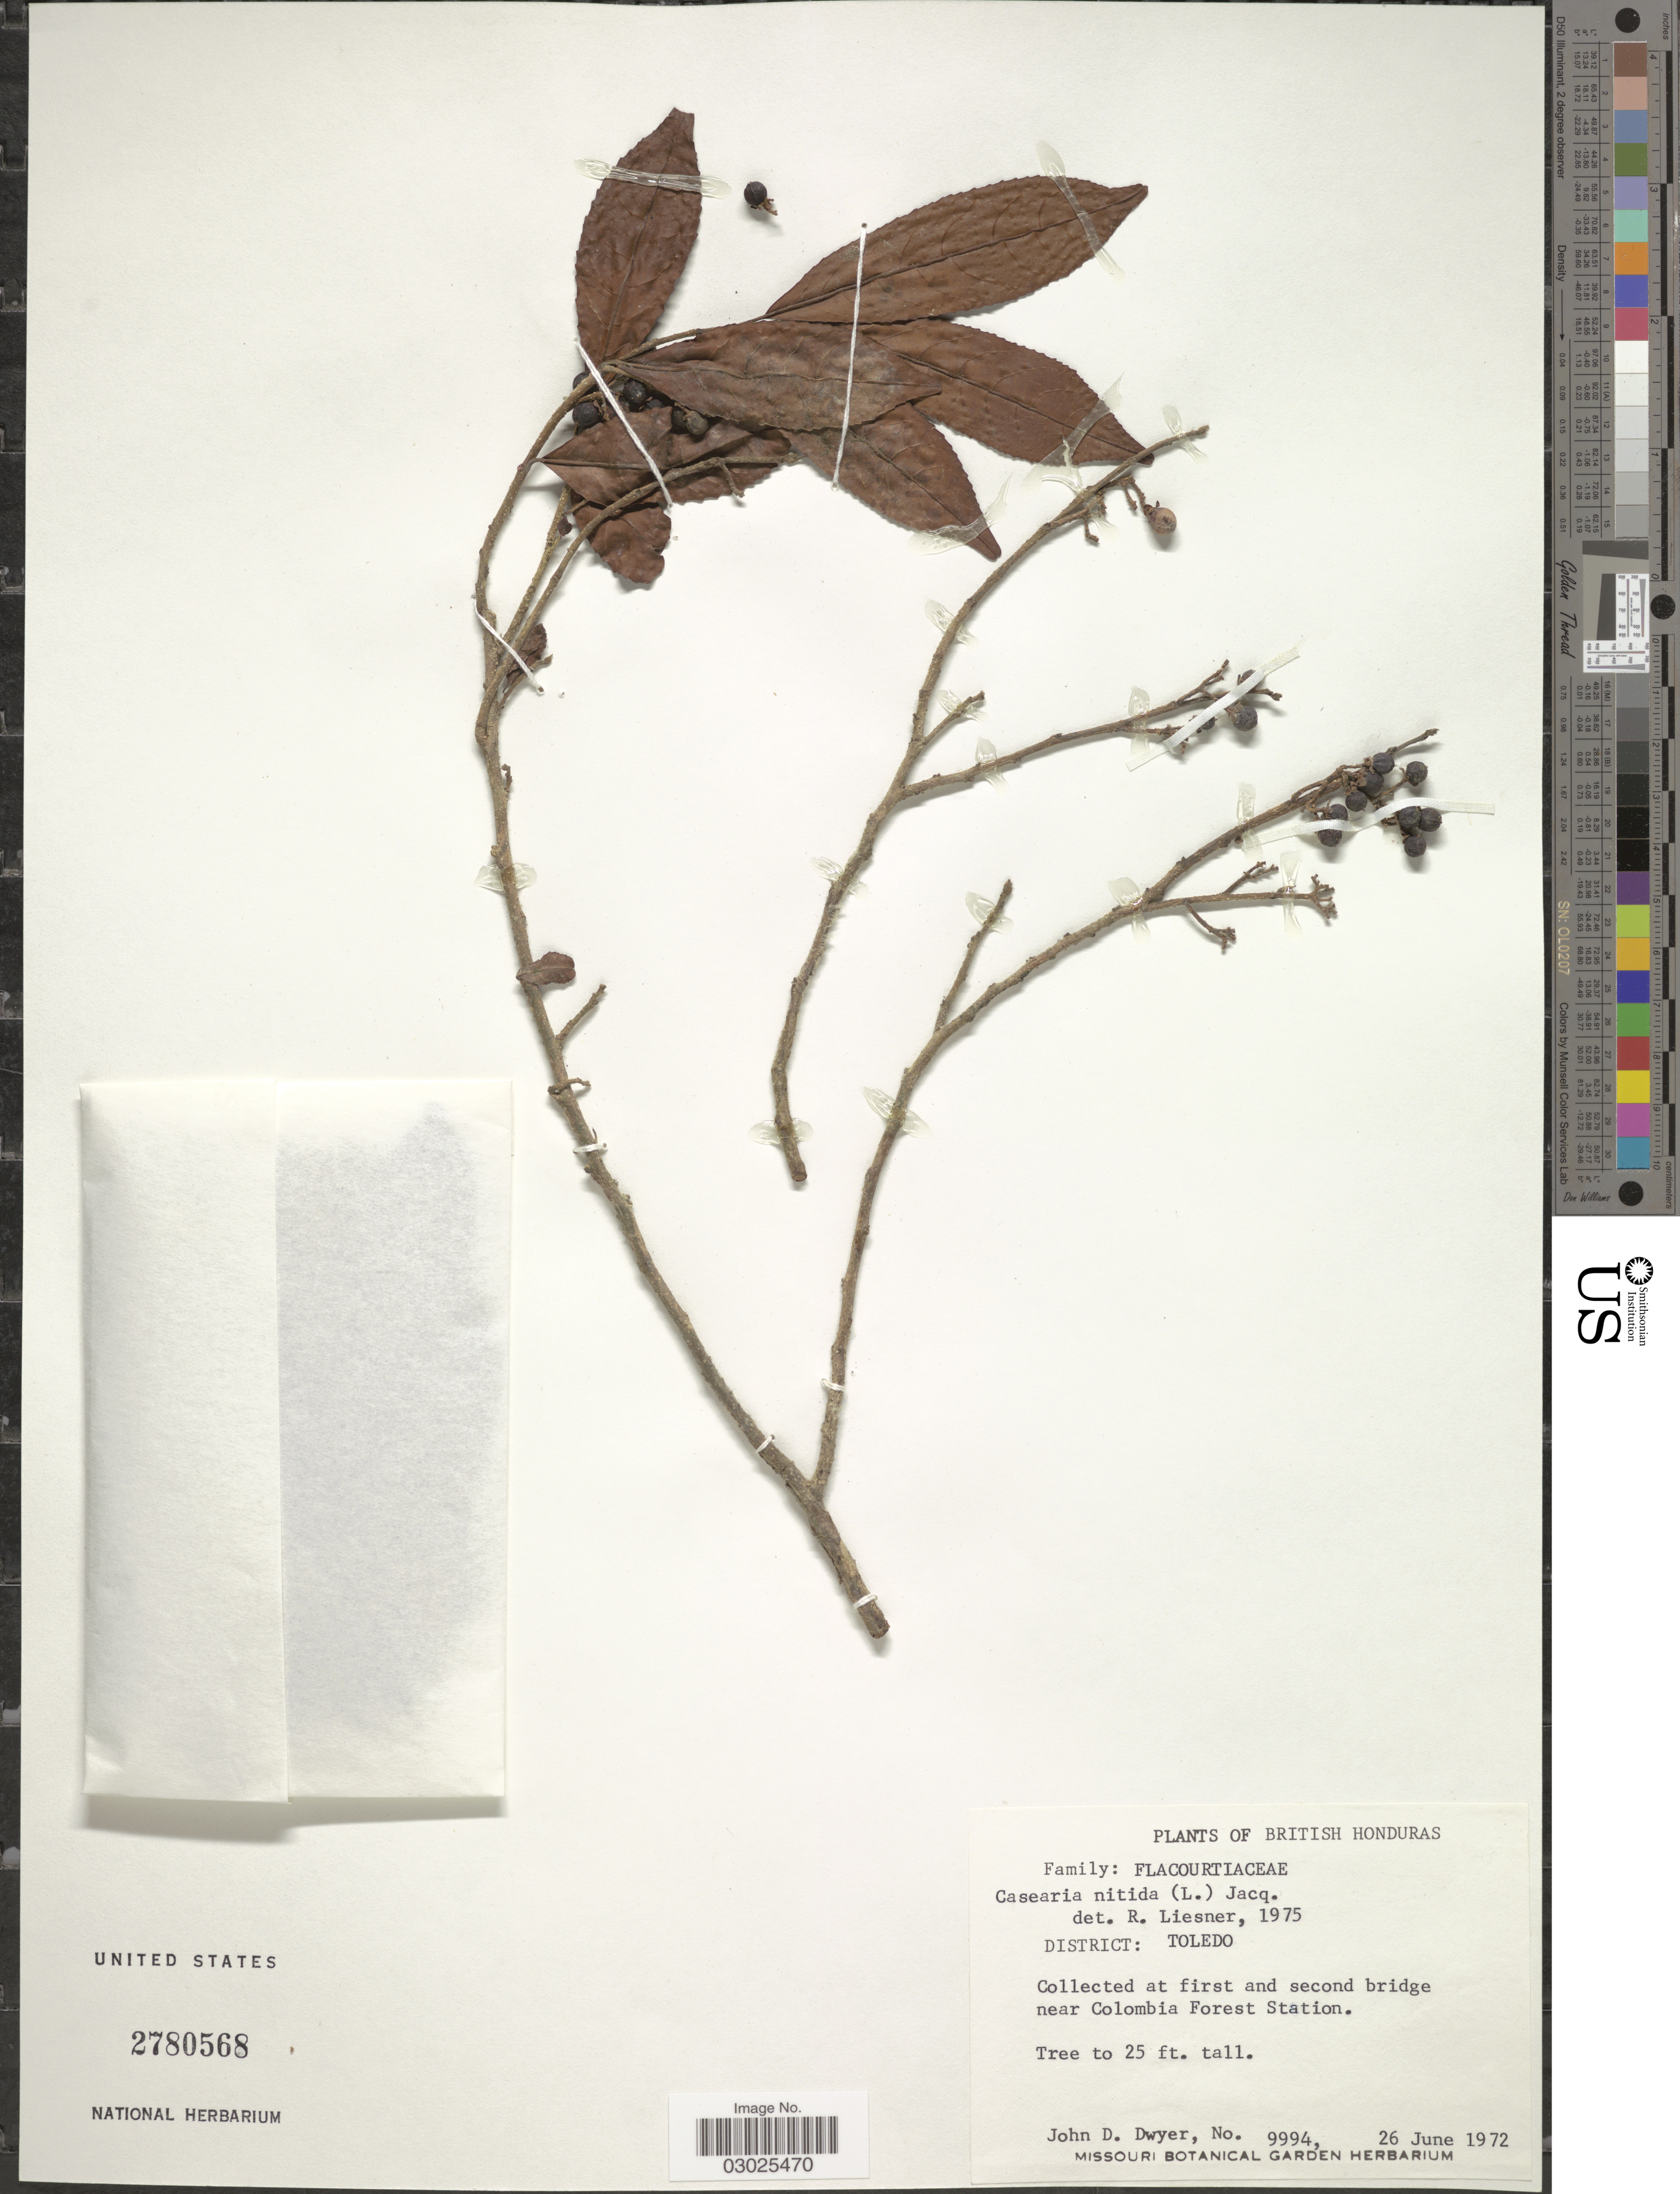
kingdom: Plantae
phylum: Tracheophyta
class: Magnoliopsida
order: Malpighiales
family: Salicaceae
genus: Casearia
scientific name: Casearia corymbosa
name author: Kunth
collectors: J. D. Dwyer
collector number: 9994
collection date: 1972-06-26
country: Belize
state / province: Toledo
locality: British Honduras. District: Toledo.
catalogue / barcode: US 2780568